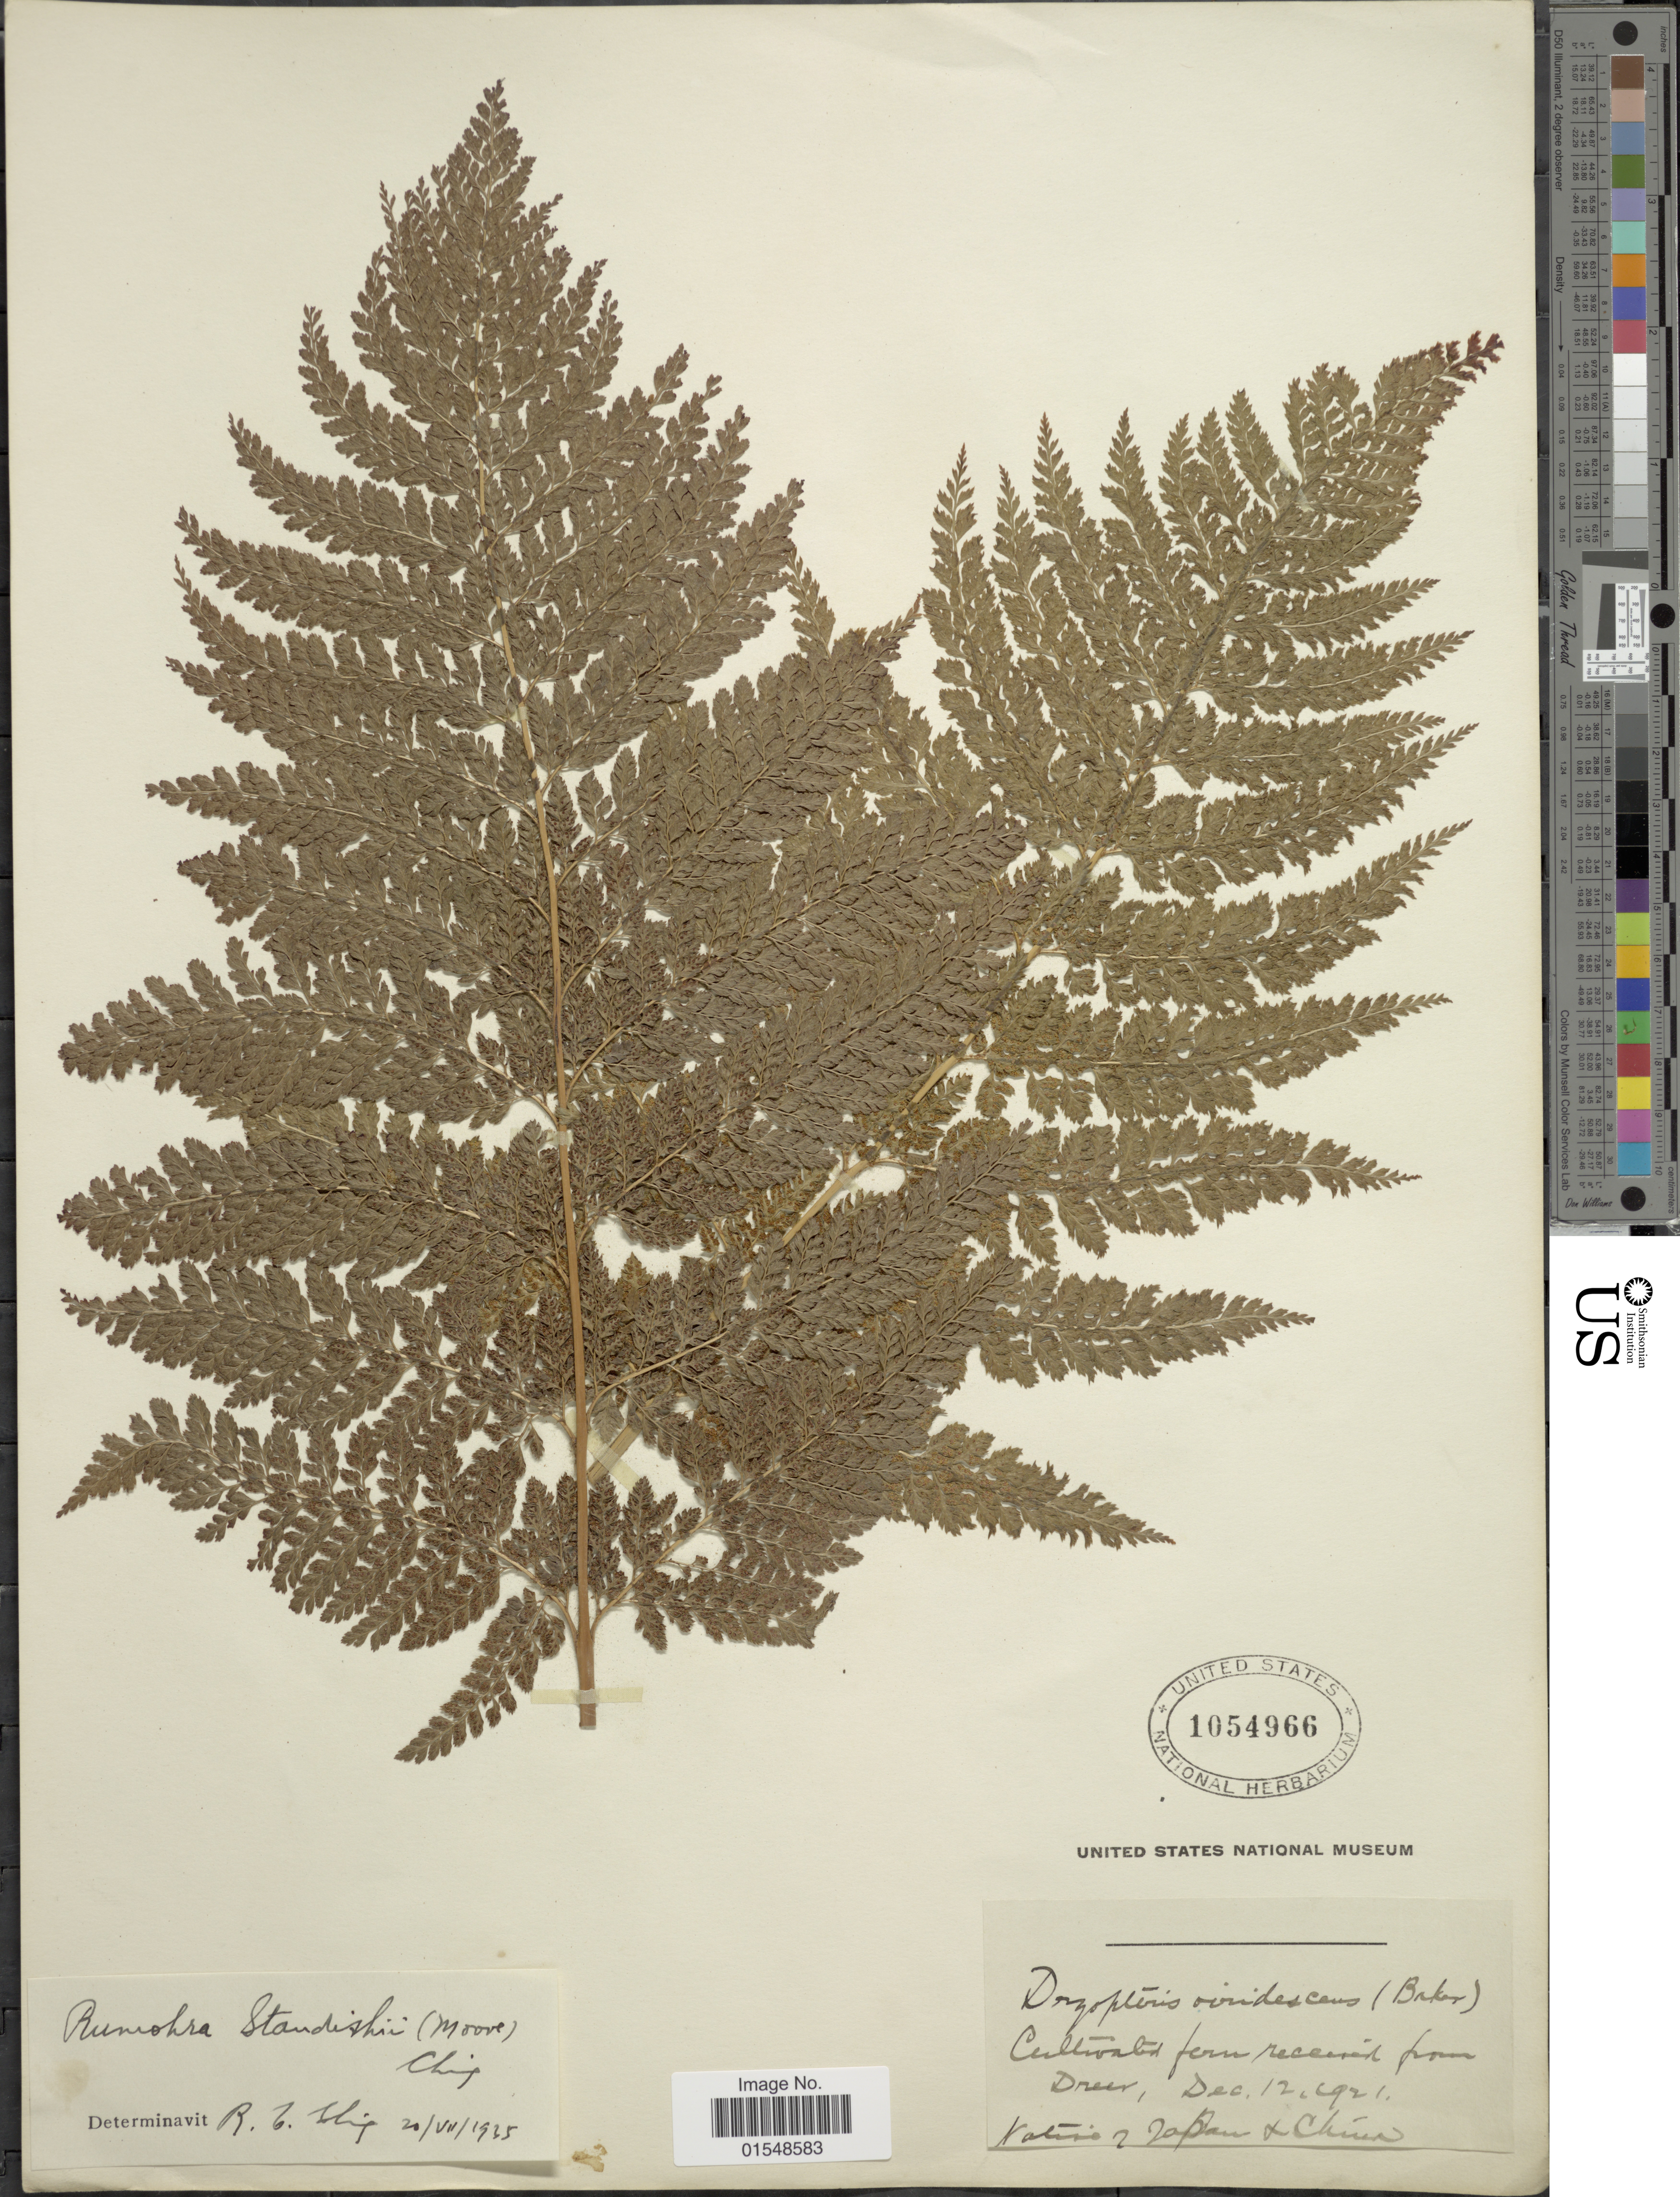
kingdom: Plantae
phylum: Tracheophyta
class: Polypodiopsida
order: Polypodiales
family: Dryopteridaceae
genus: Arachniodes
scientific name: Arachniodes standishii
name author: (T. Moore) Ohwi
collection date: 1921-12-12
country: United States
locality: Native of Japan & China. Cultivated fern received from Dreer.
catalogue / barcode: US 1054966